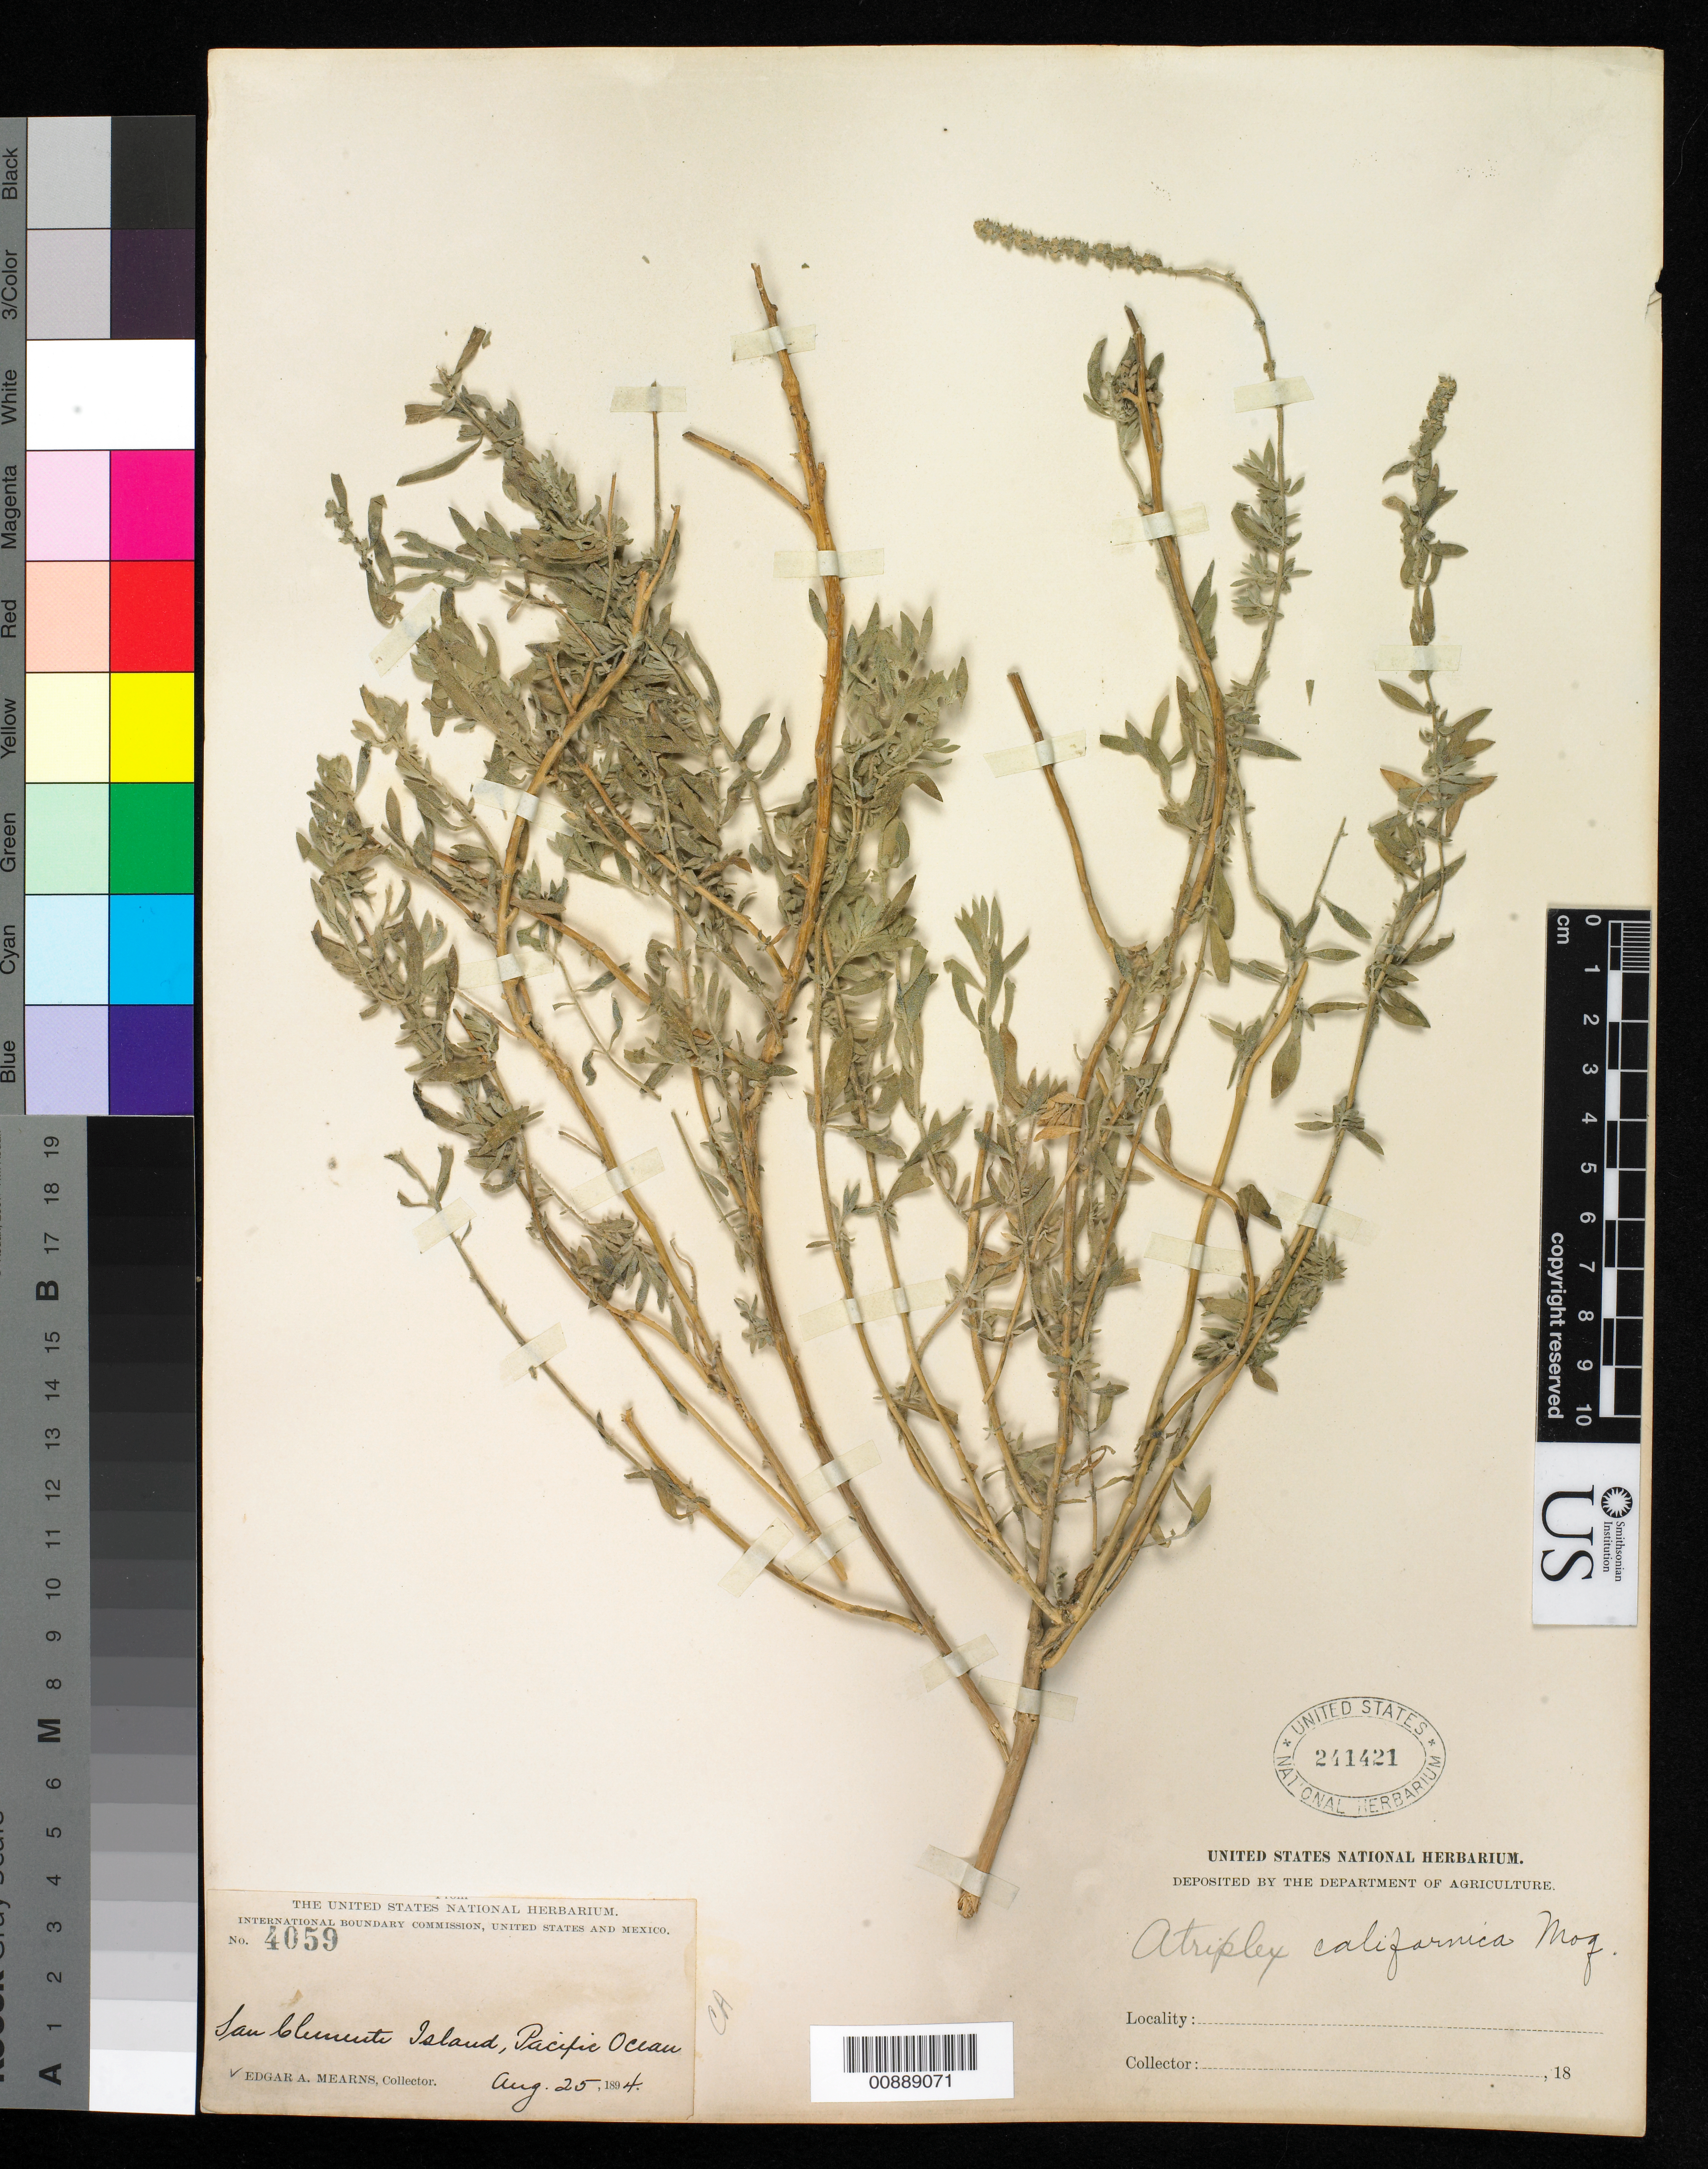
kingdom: Plantae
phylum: Tracheophyta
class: Magnoliopsida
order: Caryophyllales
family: Amaranthaceae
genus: Atriplex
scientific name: Atriplex californica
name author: Moq.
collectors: E. A. Mearns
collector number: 4059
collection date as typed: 25 Aug 1894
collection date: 1894-08-25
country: United States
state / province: California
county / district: Los Angeles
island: San Clemente I.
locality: San Clemente Island, Pacific Ocean.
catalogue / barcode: US 241421